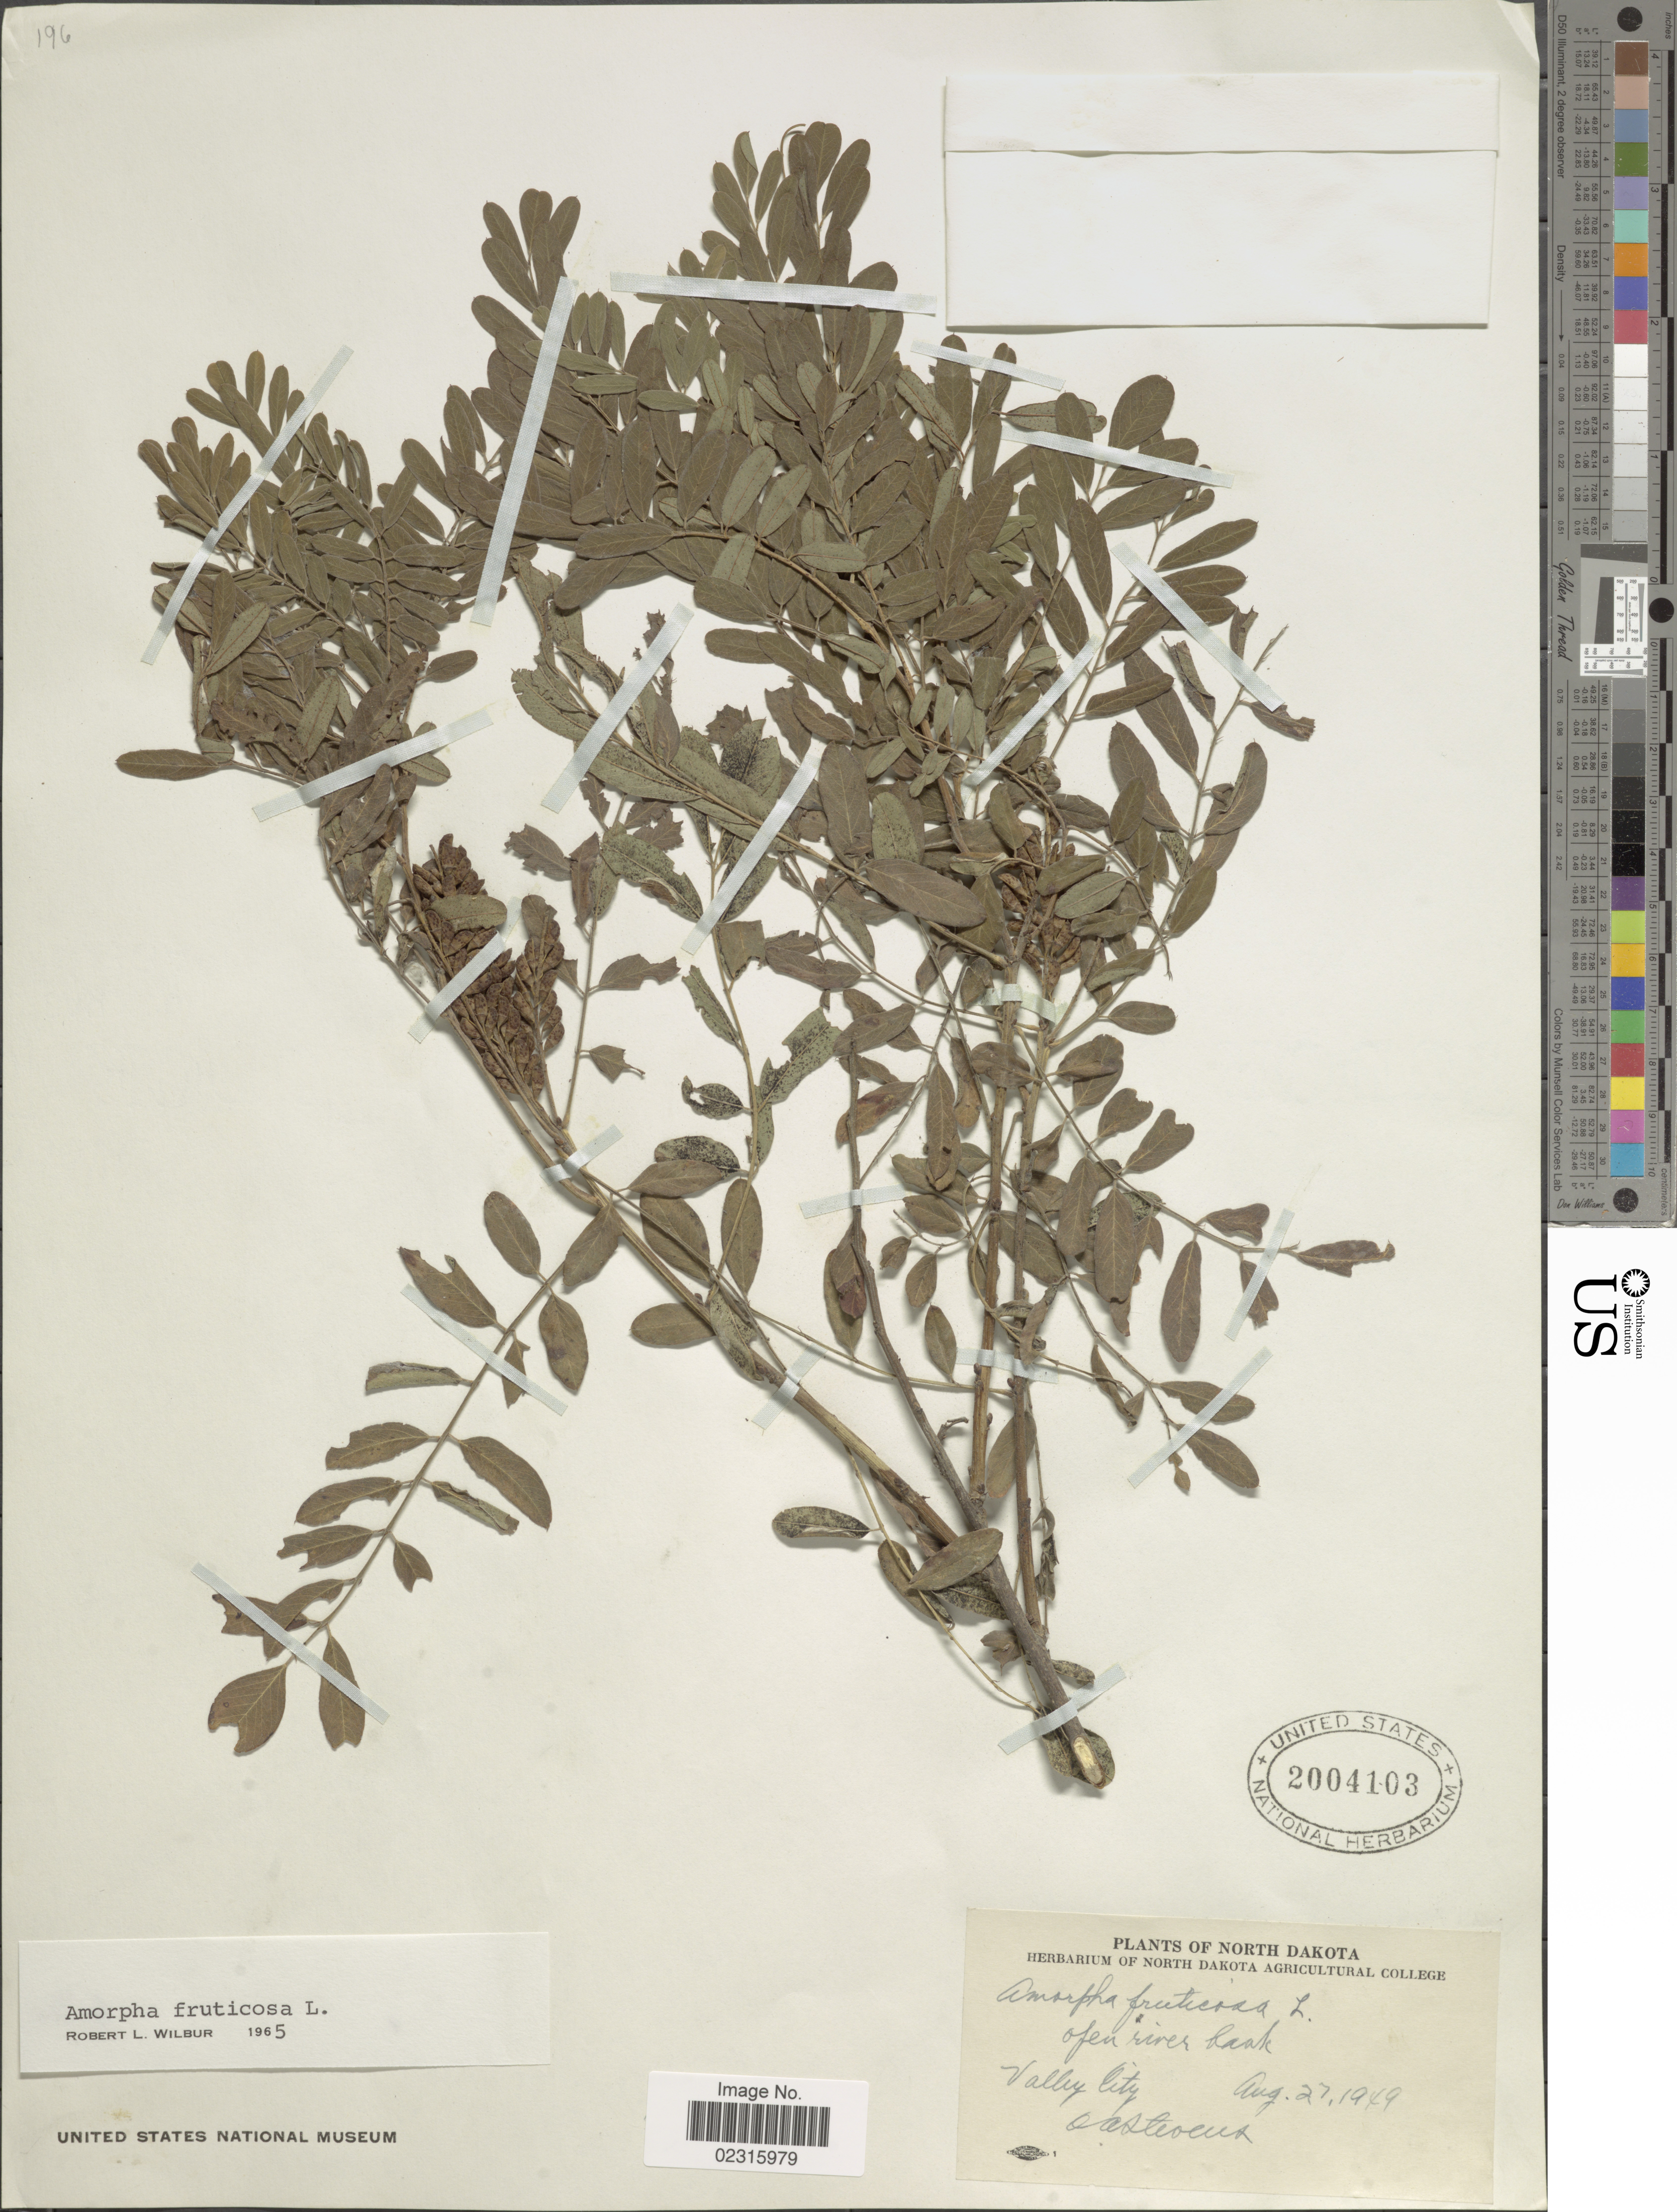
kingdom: Plantae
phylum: Tracheophyta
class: Magnoliopsida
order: Fabales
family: Fabaceae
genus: Amorpha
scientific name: Amorpha fruticosa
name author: L.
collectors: O. A. Stevens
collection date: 1949-08-27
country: United States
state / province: North Dakota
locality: Valley City, open river bank.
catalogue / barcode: US 2004103